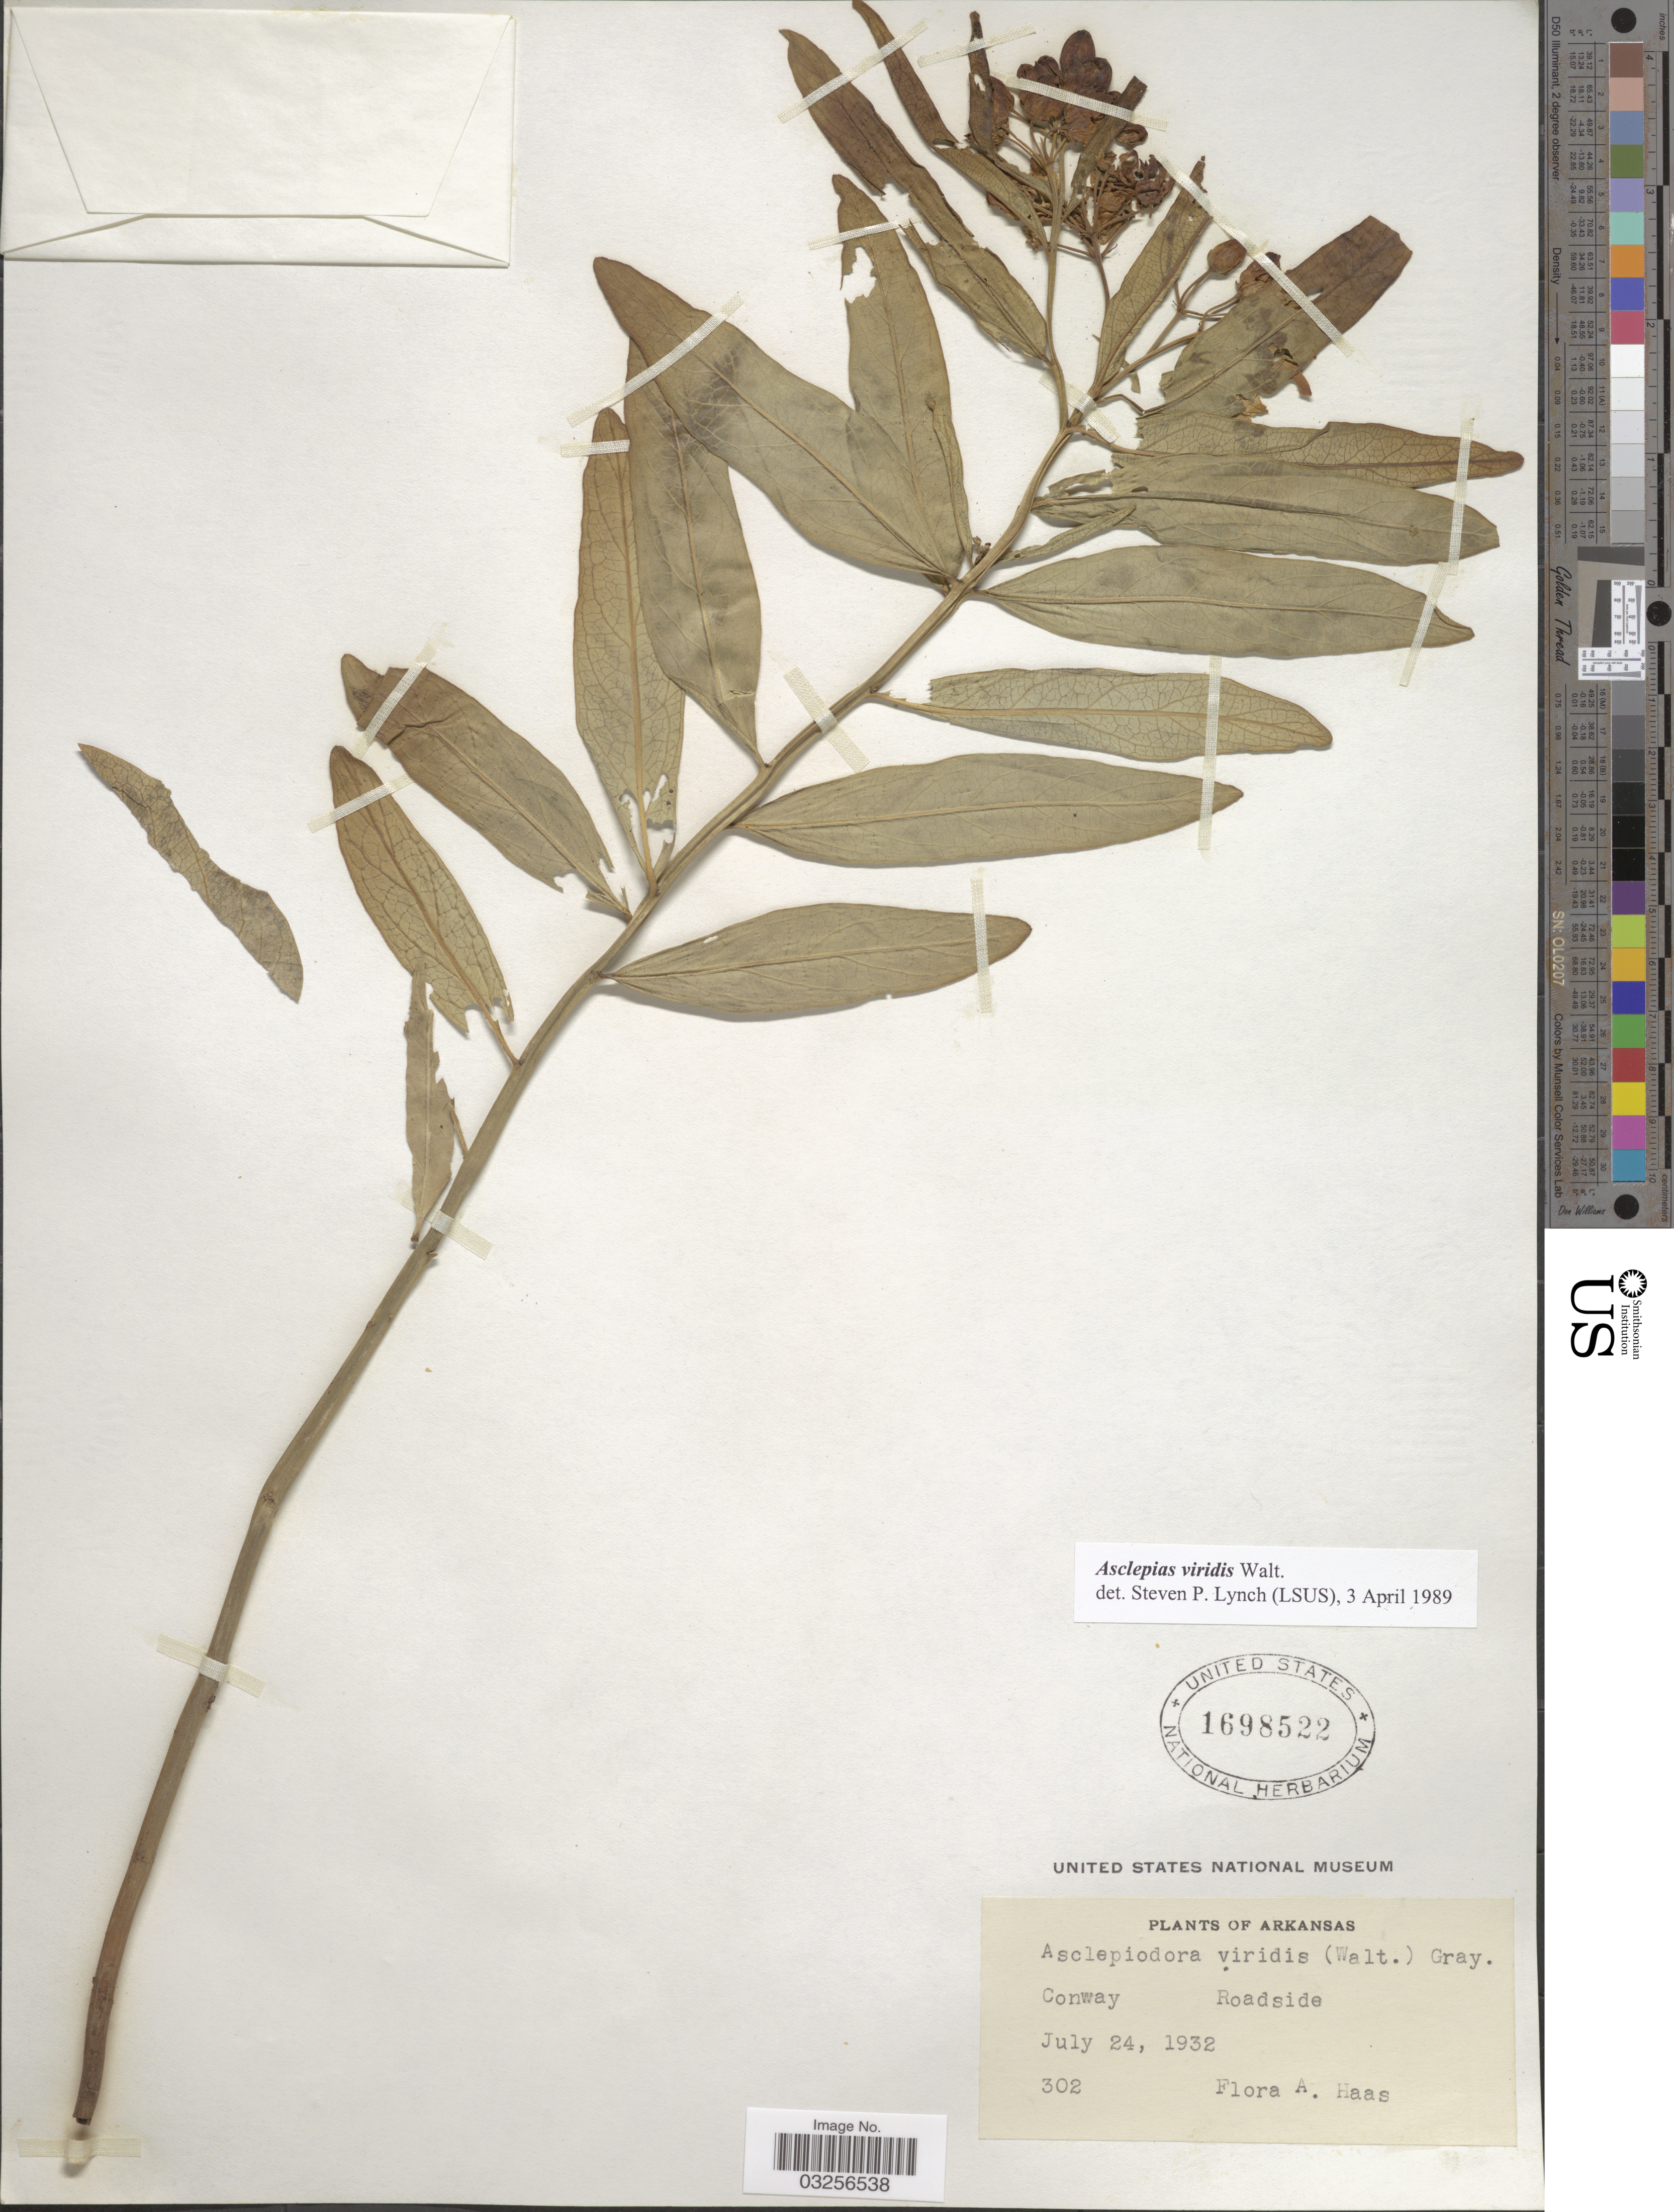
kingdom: Plantae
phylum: Tracheophyta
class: Magnoliopsida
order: Gentianales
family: Apocynaceae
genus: Asclepias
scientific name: Asclepias viridis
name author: Walter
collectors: A. Haas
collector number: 302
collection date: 1932-07-24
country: United States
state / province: Arkansas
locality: Conway Roadside.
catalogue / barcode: US 1698522